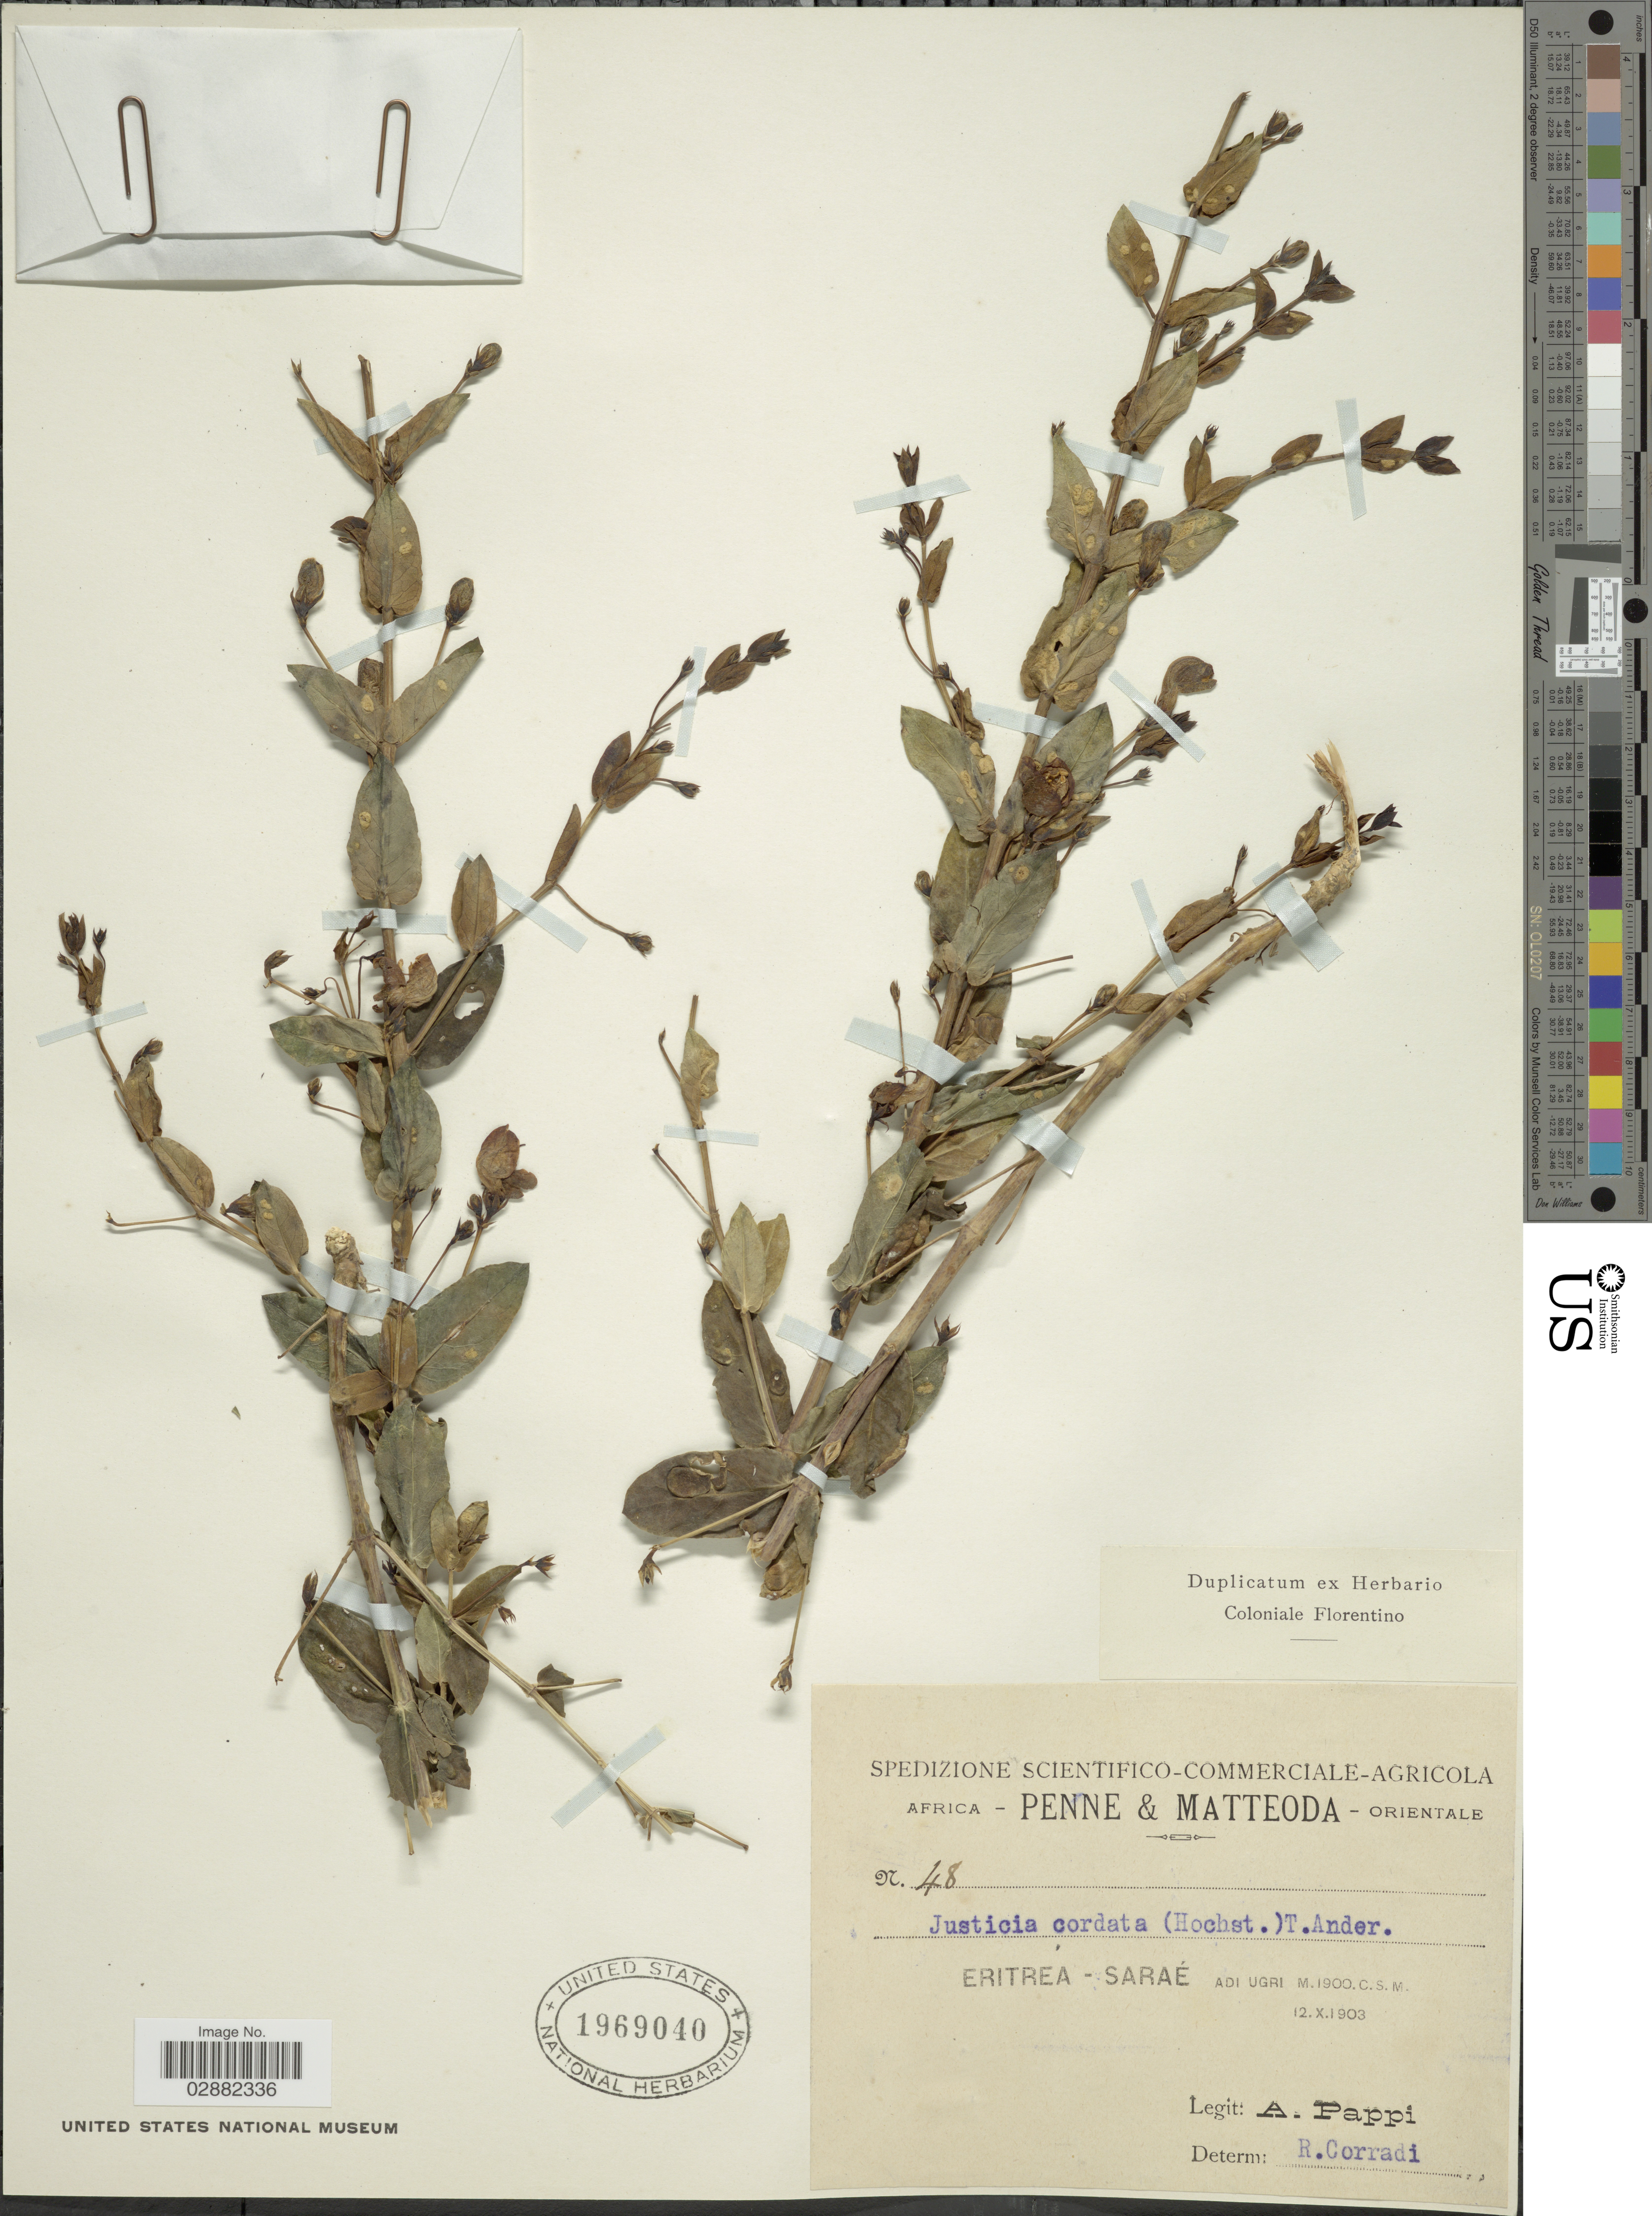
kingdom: Plantae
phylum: Tracheophyta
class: Magnoliopsida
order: Lamiales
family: Acanthaceae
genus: Justicia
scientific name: Justicia cordata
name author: (Nees) T. Anderson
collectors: A. Pappi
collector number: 48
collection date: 1903-10-12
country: Eritrea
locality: Africa - Penne & Matteoda - Orientale. Eritrea-Saraé. Adi Ugri.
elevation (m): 1900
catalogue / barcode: US 1969040